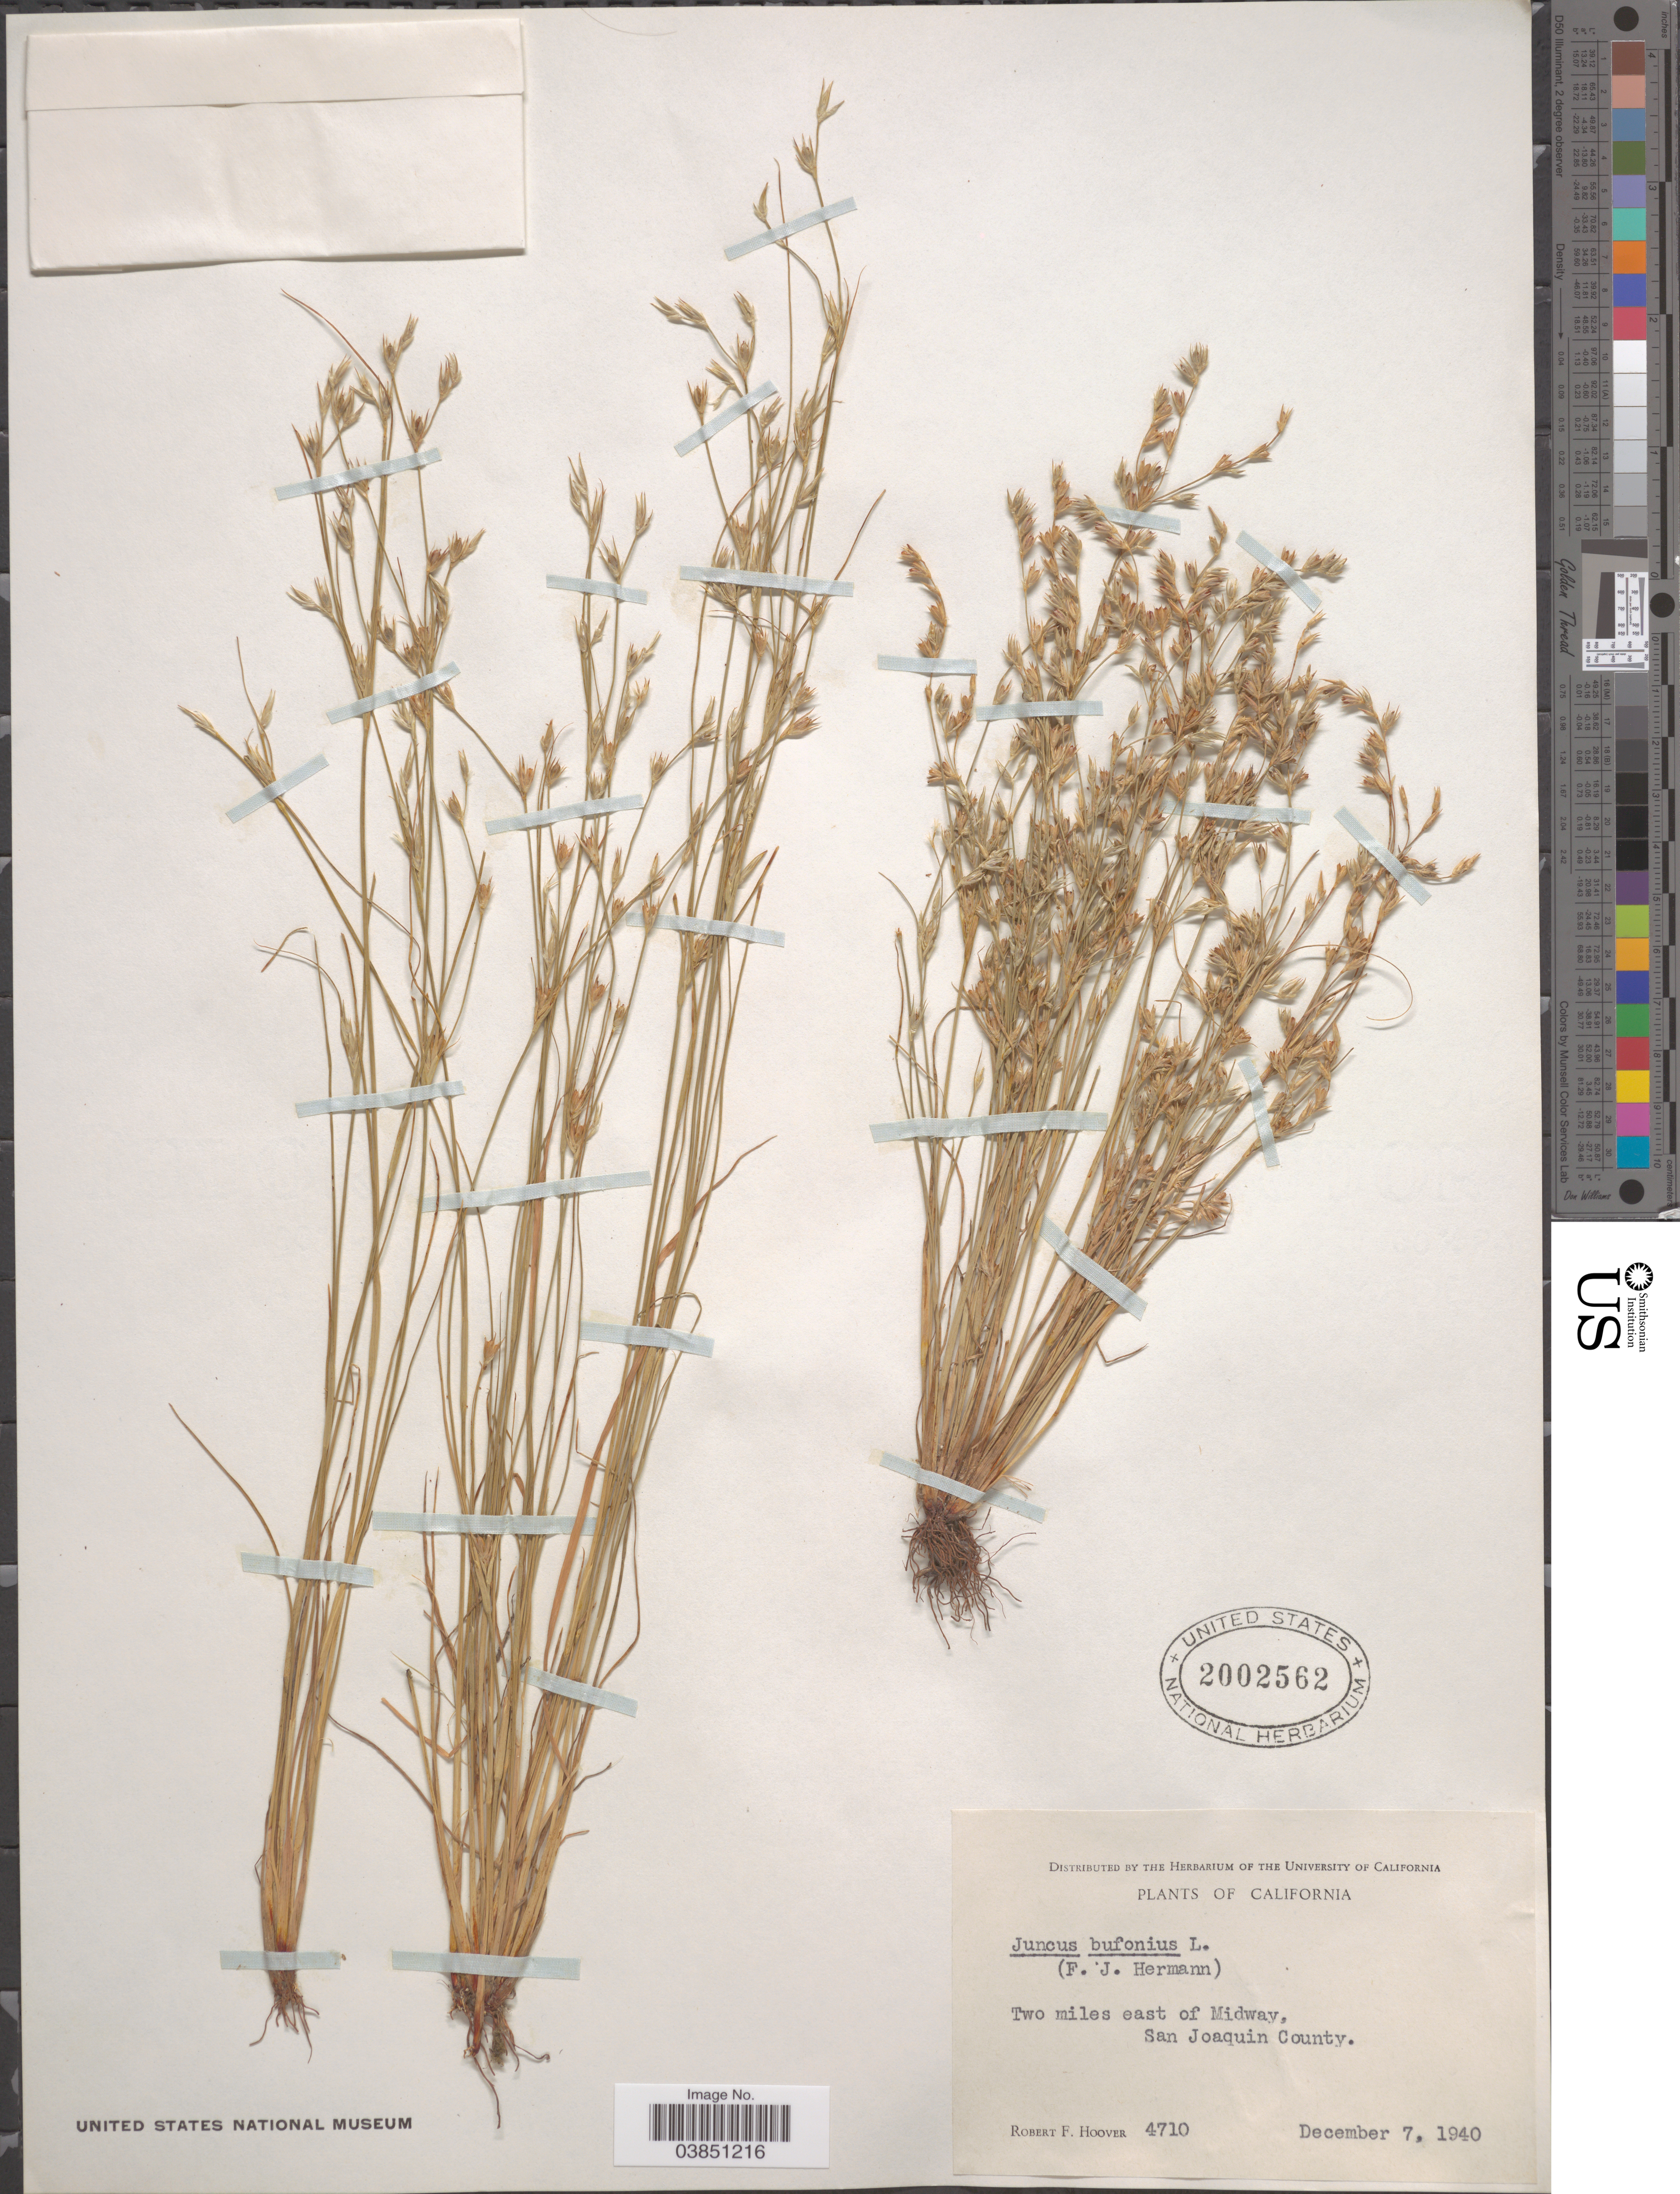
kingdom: Plantae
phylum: Tracheophyta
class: Liliopsida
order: Poales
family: Juncaceae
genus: Juncus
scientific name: Juncus bufonius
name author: L.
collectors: R. F. Hoover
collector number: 4710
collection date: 1940-12-07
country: United States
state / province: California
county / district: San Joaquin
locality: Two miles east of Midway, San Joaquin County.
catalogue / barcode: US 2002562